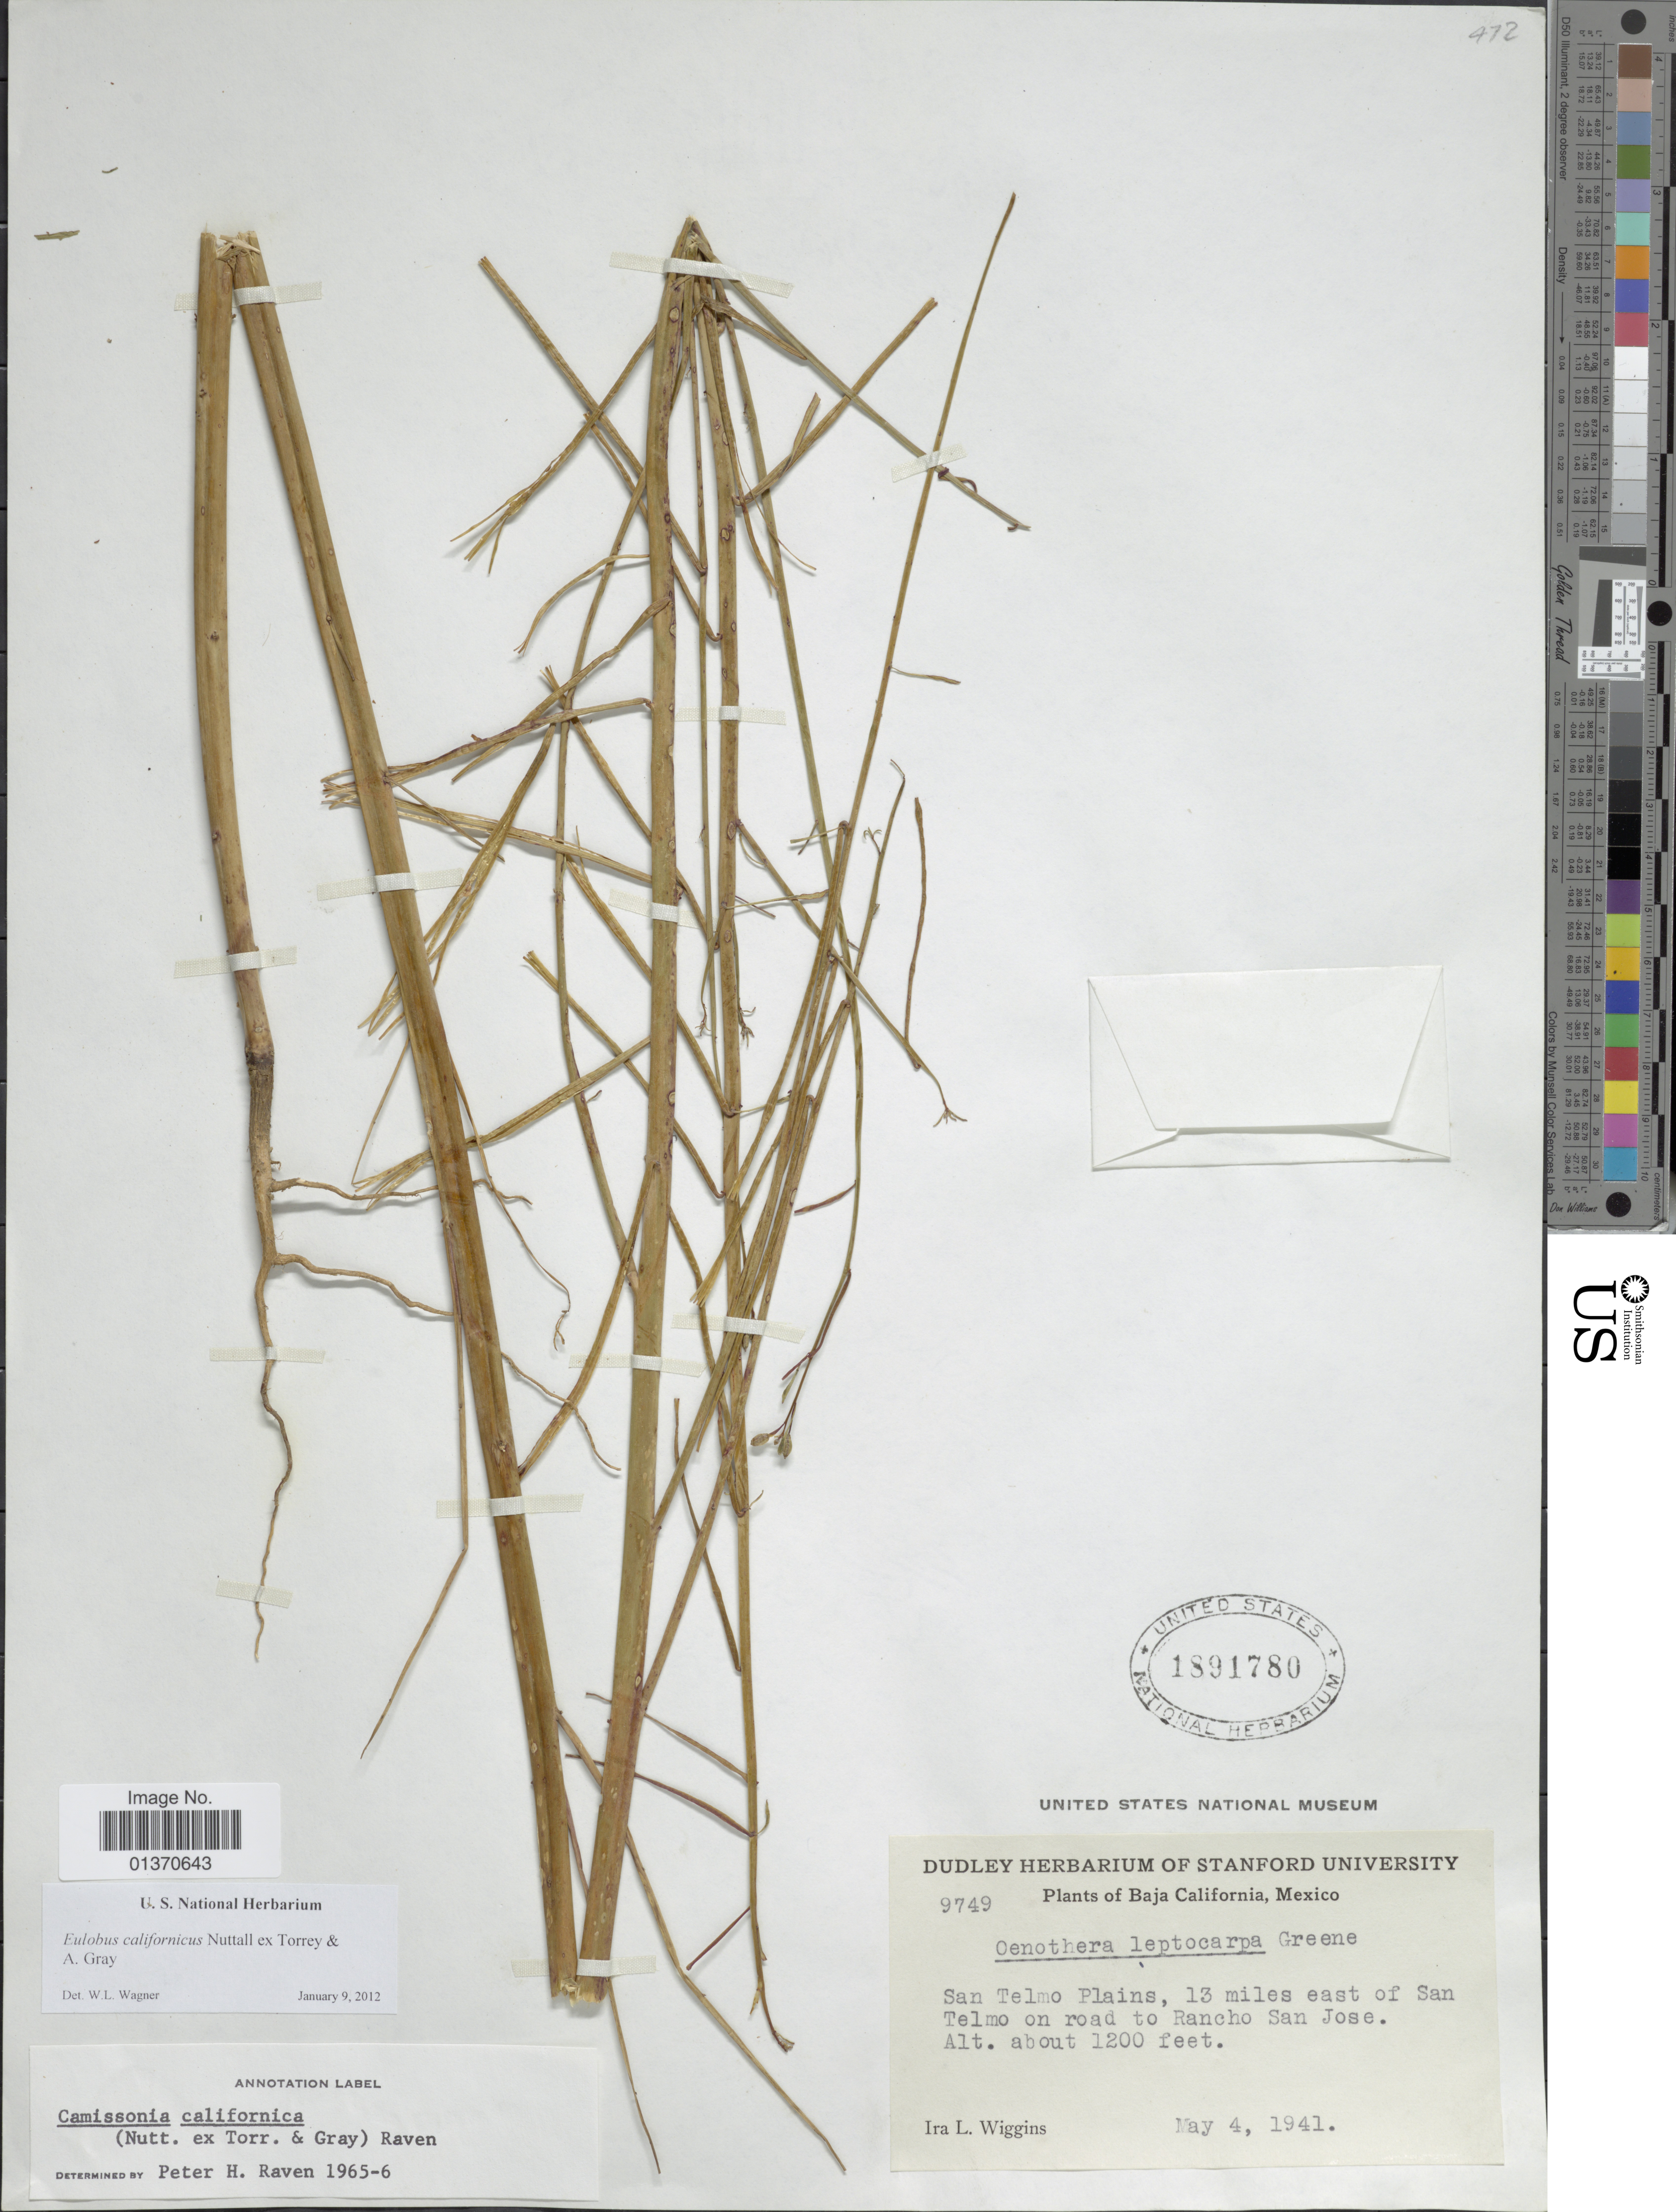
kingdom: Plantae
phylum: Tracheophyta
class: Magnoliopsida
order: Myrtales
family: Onagraceae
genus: Eulobus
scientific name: Eulobus californicus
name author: Nutt. ex Torr. & A. Gray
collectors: I. L. Wiggins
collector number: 9749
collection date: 1941-05-04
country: Mexico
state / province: Baja California Norte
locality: San Telmo Plains, 13 miles east of San Telmo on road to Rancho San Jose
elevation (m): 366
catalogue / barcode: US 1891780